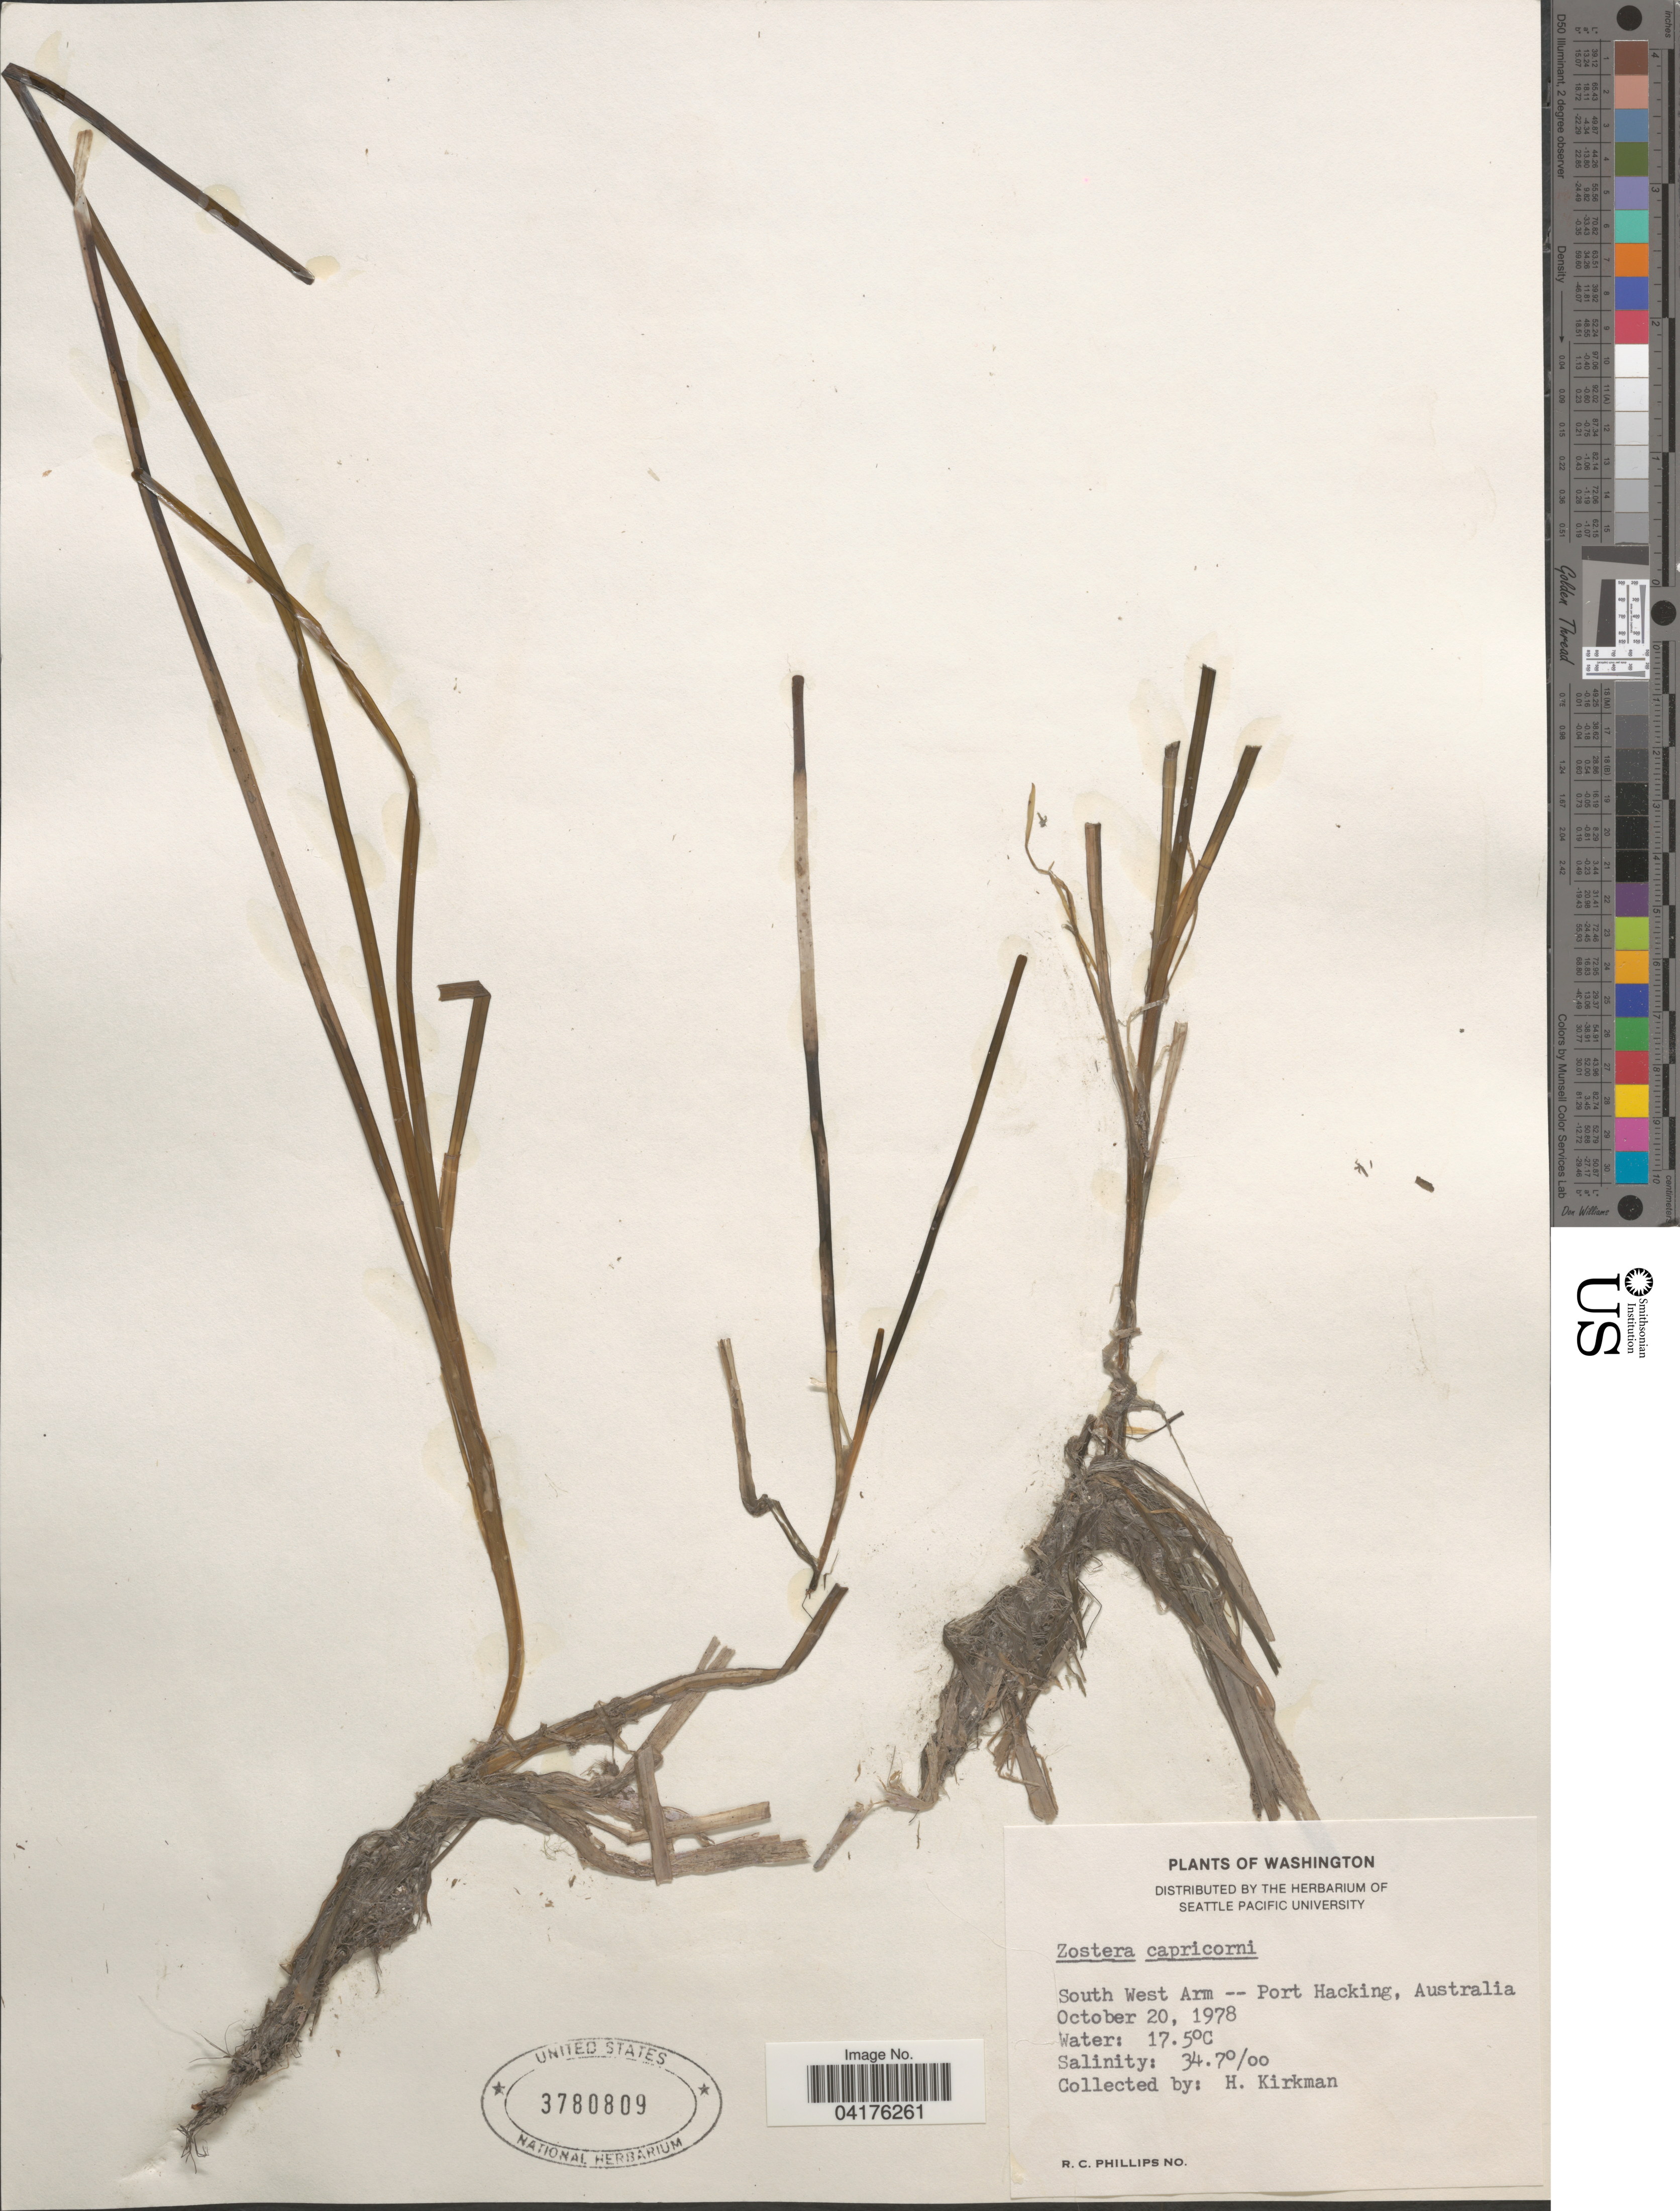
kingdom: Plantae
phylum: Tracheophyta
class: Liliopsida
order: Alismatales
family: Zosteraceae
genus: Zostera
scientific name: Zostera capricorni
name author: Asch.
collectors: H. Kirkman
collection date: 1978-10-20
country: Australia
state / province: New South Wales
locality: South West Arm -- Port Hacking.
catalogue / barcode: US 3780809